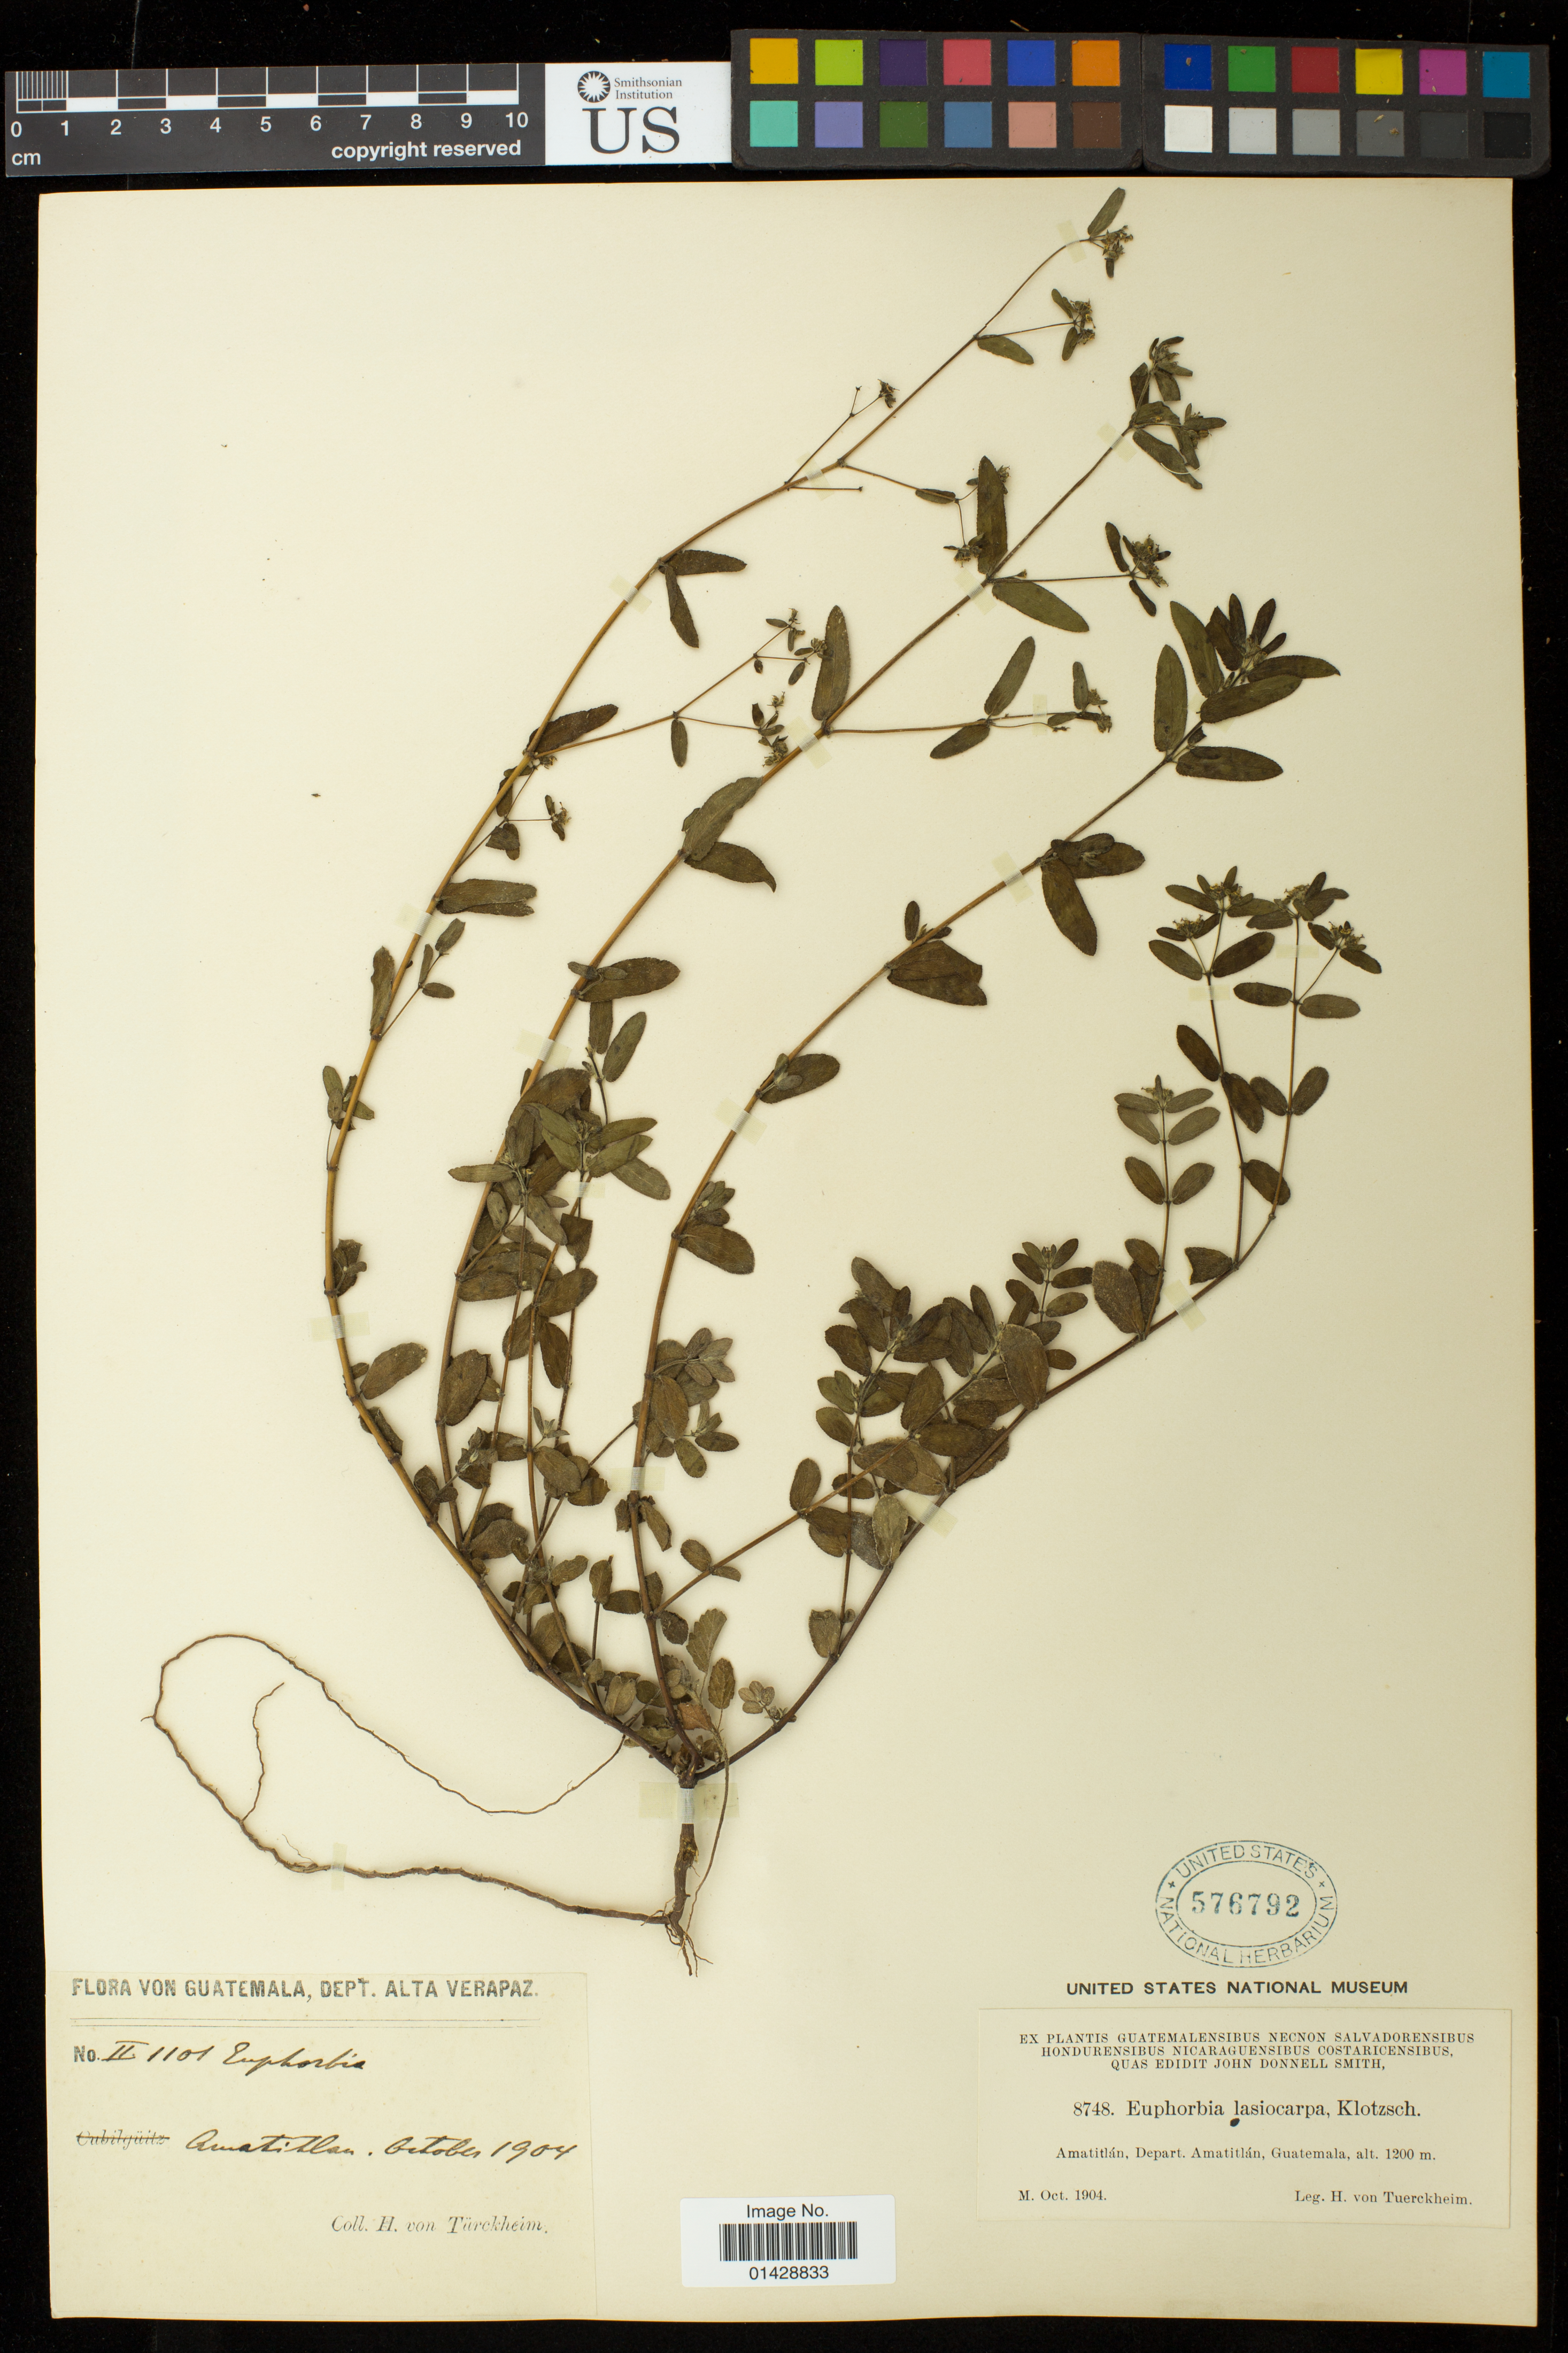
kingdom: Plantae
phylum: Tracheophyta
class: Magnoliopsida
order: Malpighiales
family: Euphorbiaceae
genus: Euphorbia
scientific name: Euphorbia lasiocarpa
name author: Klotzsch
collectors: H. von Türckheim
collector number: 8748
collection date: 1904-10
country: Guatemala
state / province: Guatemala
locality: Amatitlan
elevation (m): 1200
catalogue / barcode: US 576792